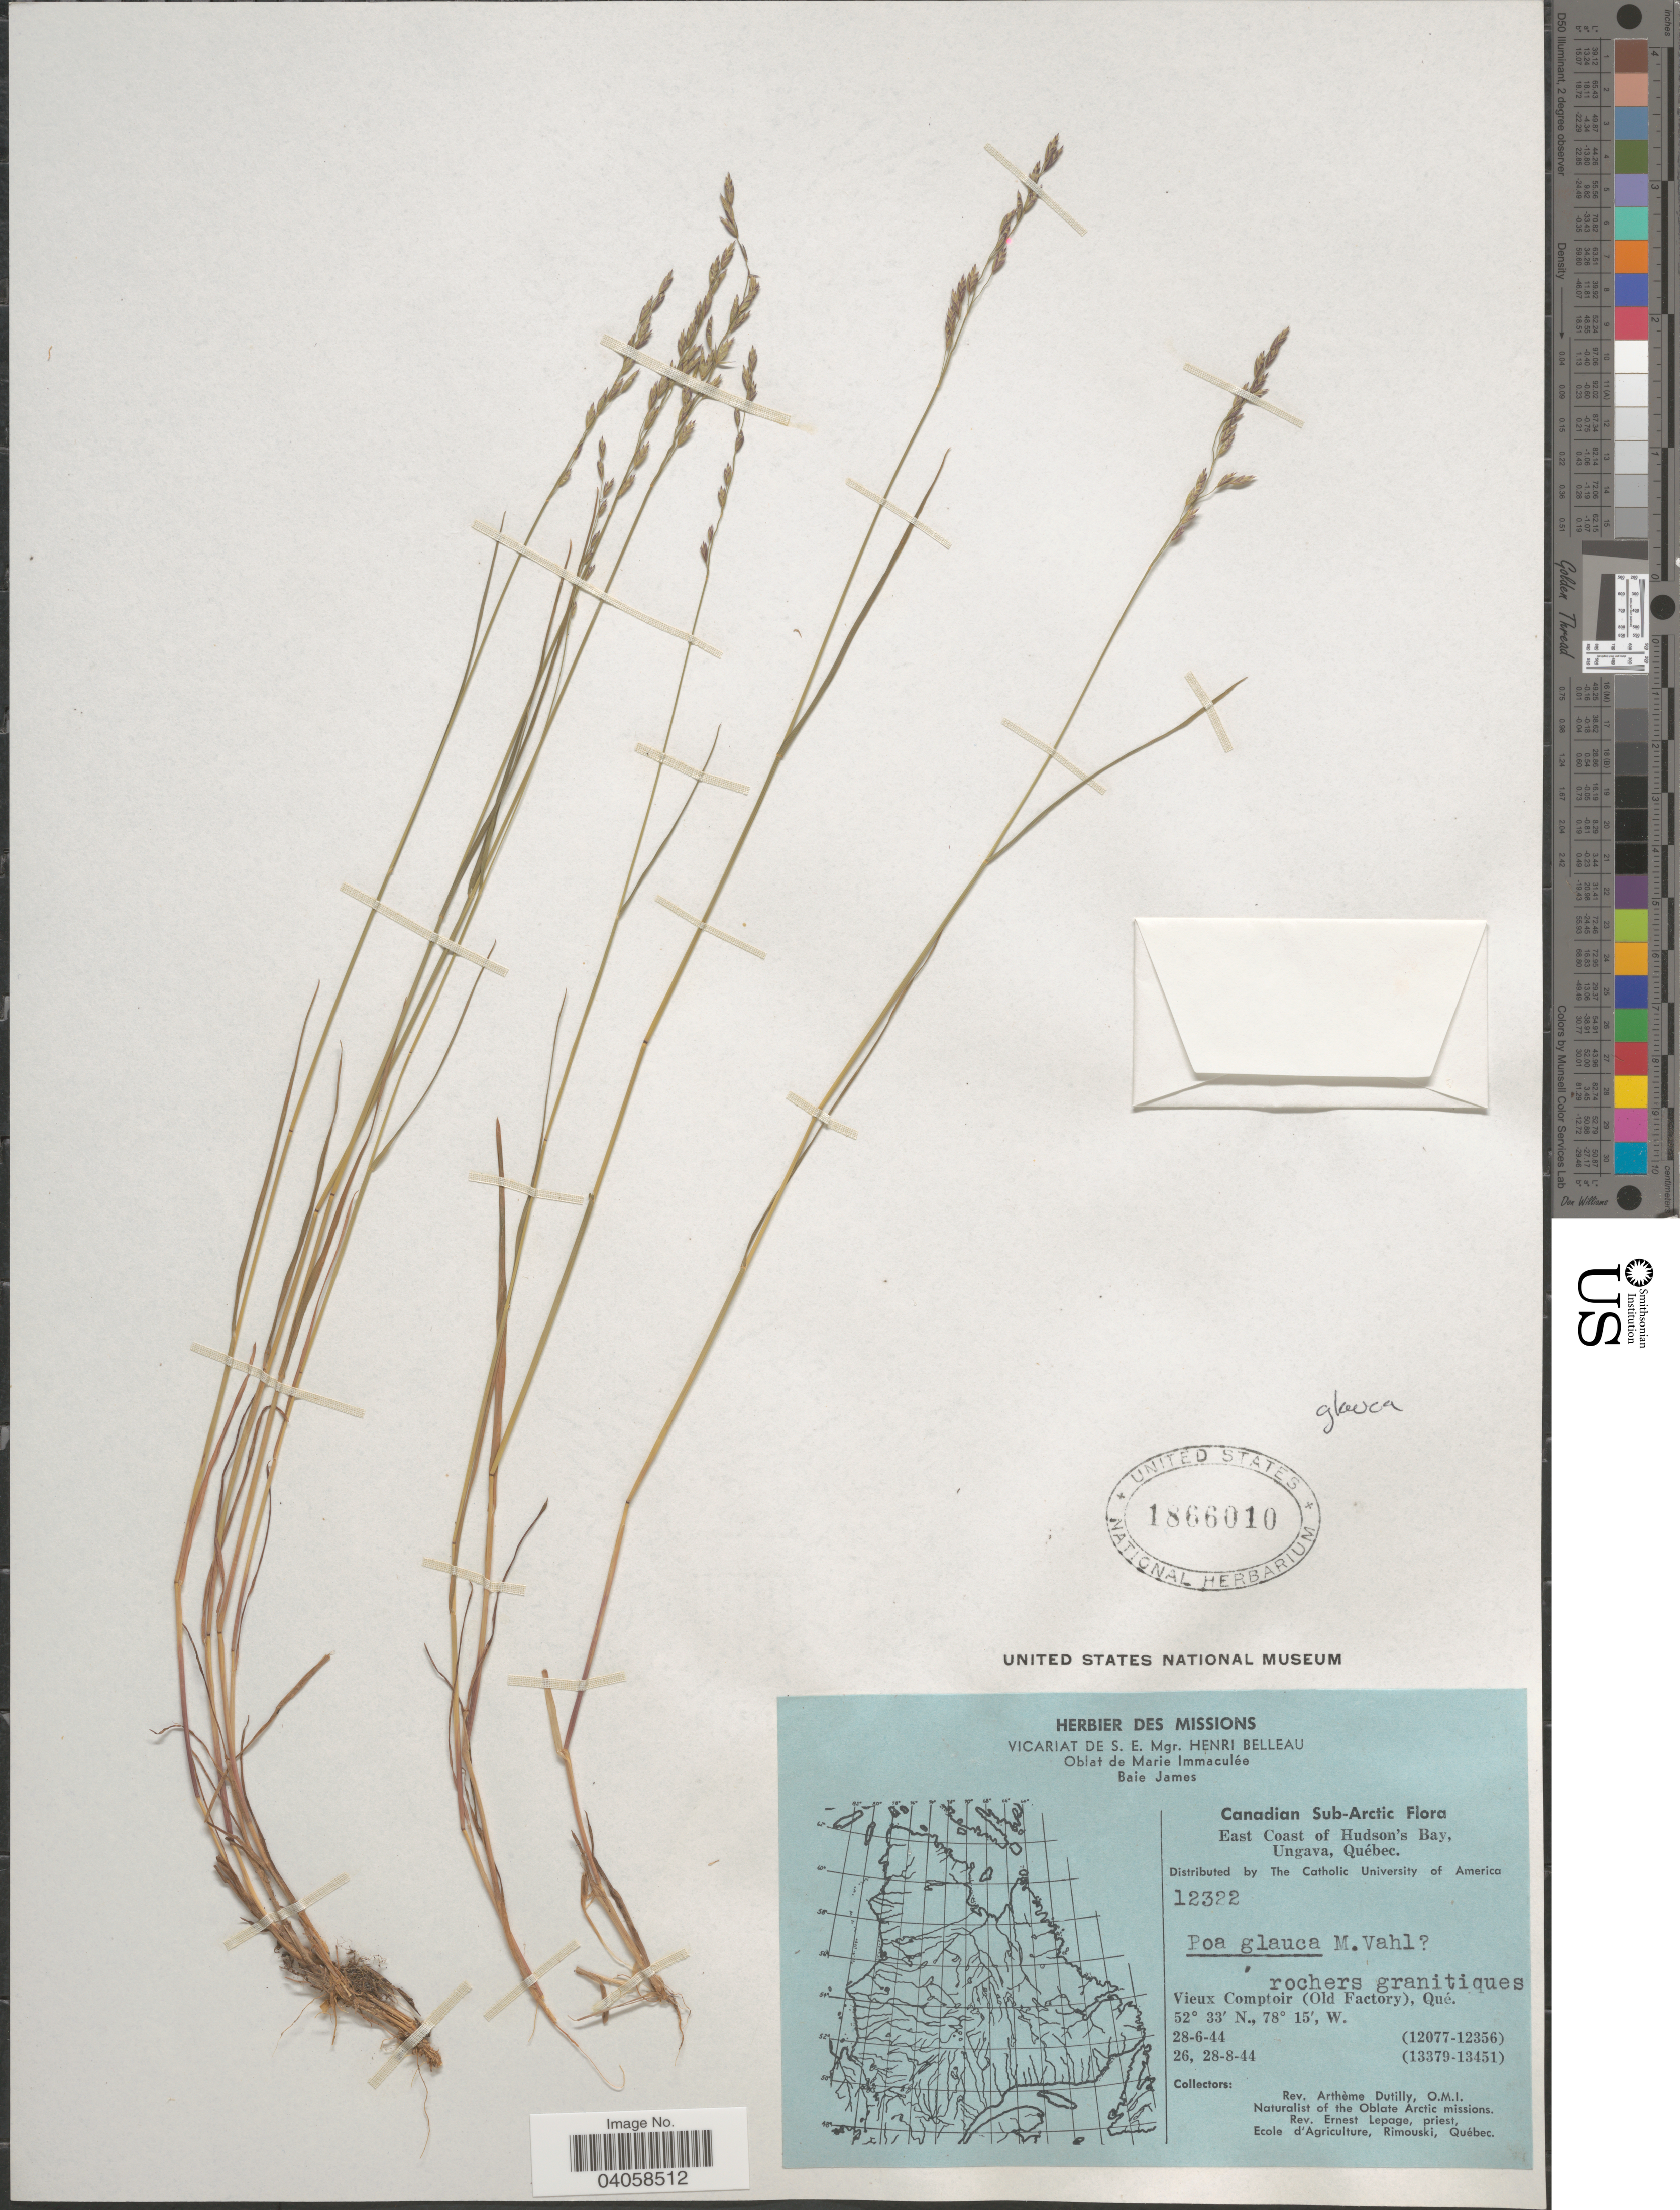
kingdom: Plantae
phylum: Tracheophyta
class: Liliopsida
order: Poales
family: Poaceae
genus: Poa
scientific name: Poa glauca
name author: Vahl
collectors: P. Dutilly & E. Lepage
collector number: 12322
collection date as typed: Transcribed d/m/y: 28/6/44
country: Canada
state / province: Quebec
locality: Canadian Sub-Arctic. East of Hudson's Bay, Ungava. Vieux Comptoir (Old Factory).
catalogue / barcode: US 1866010